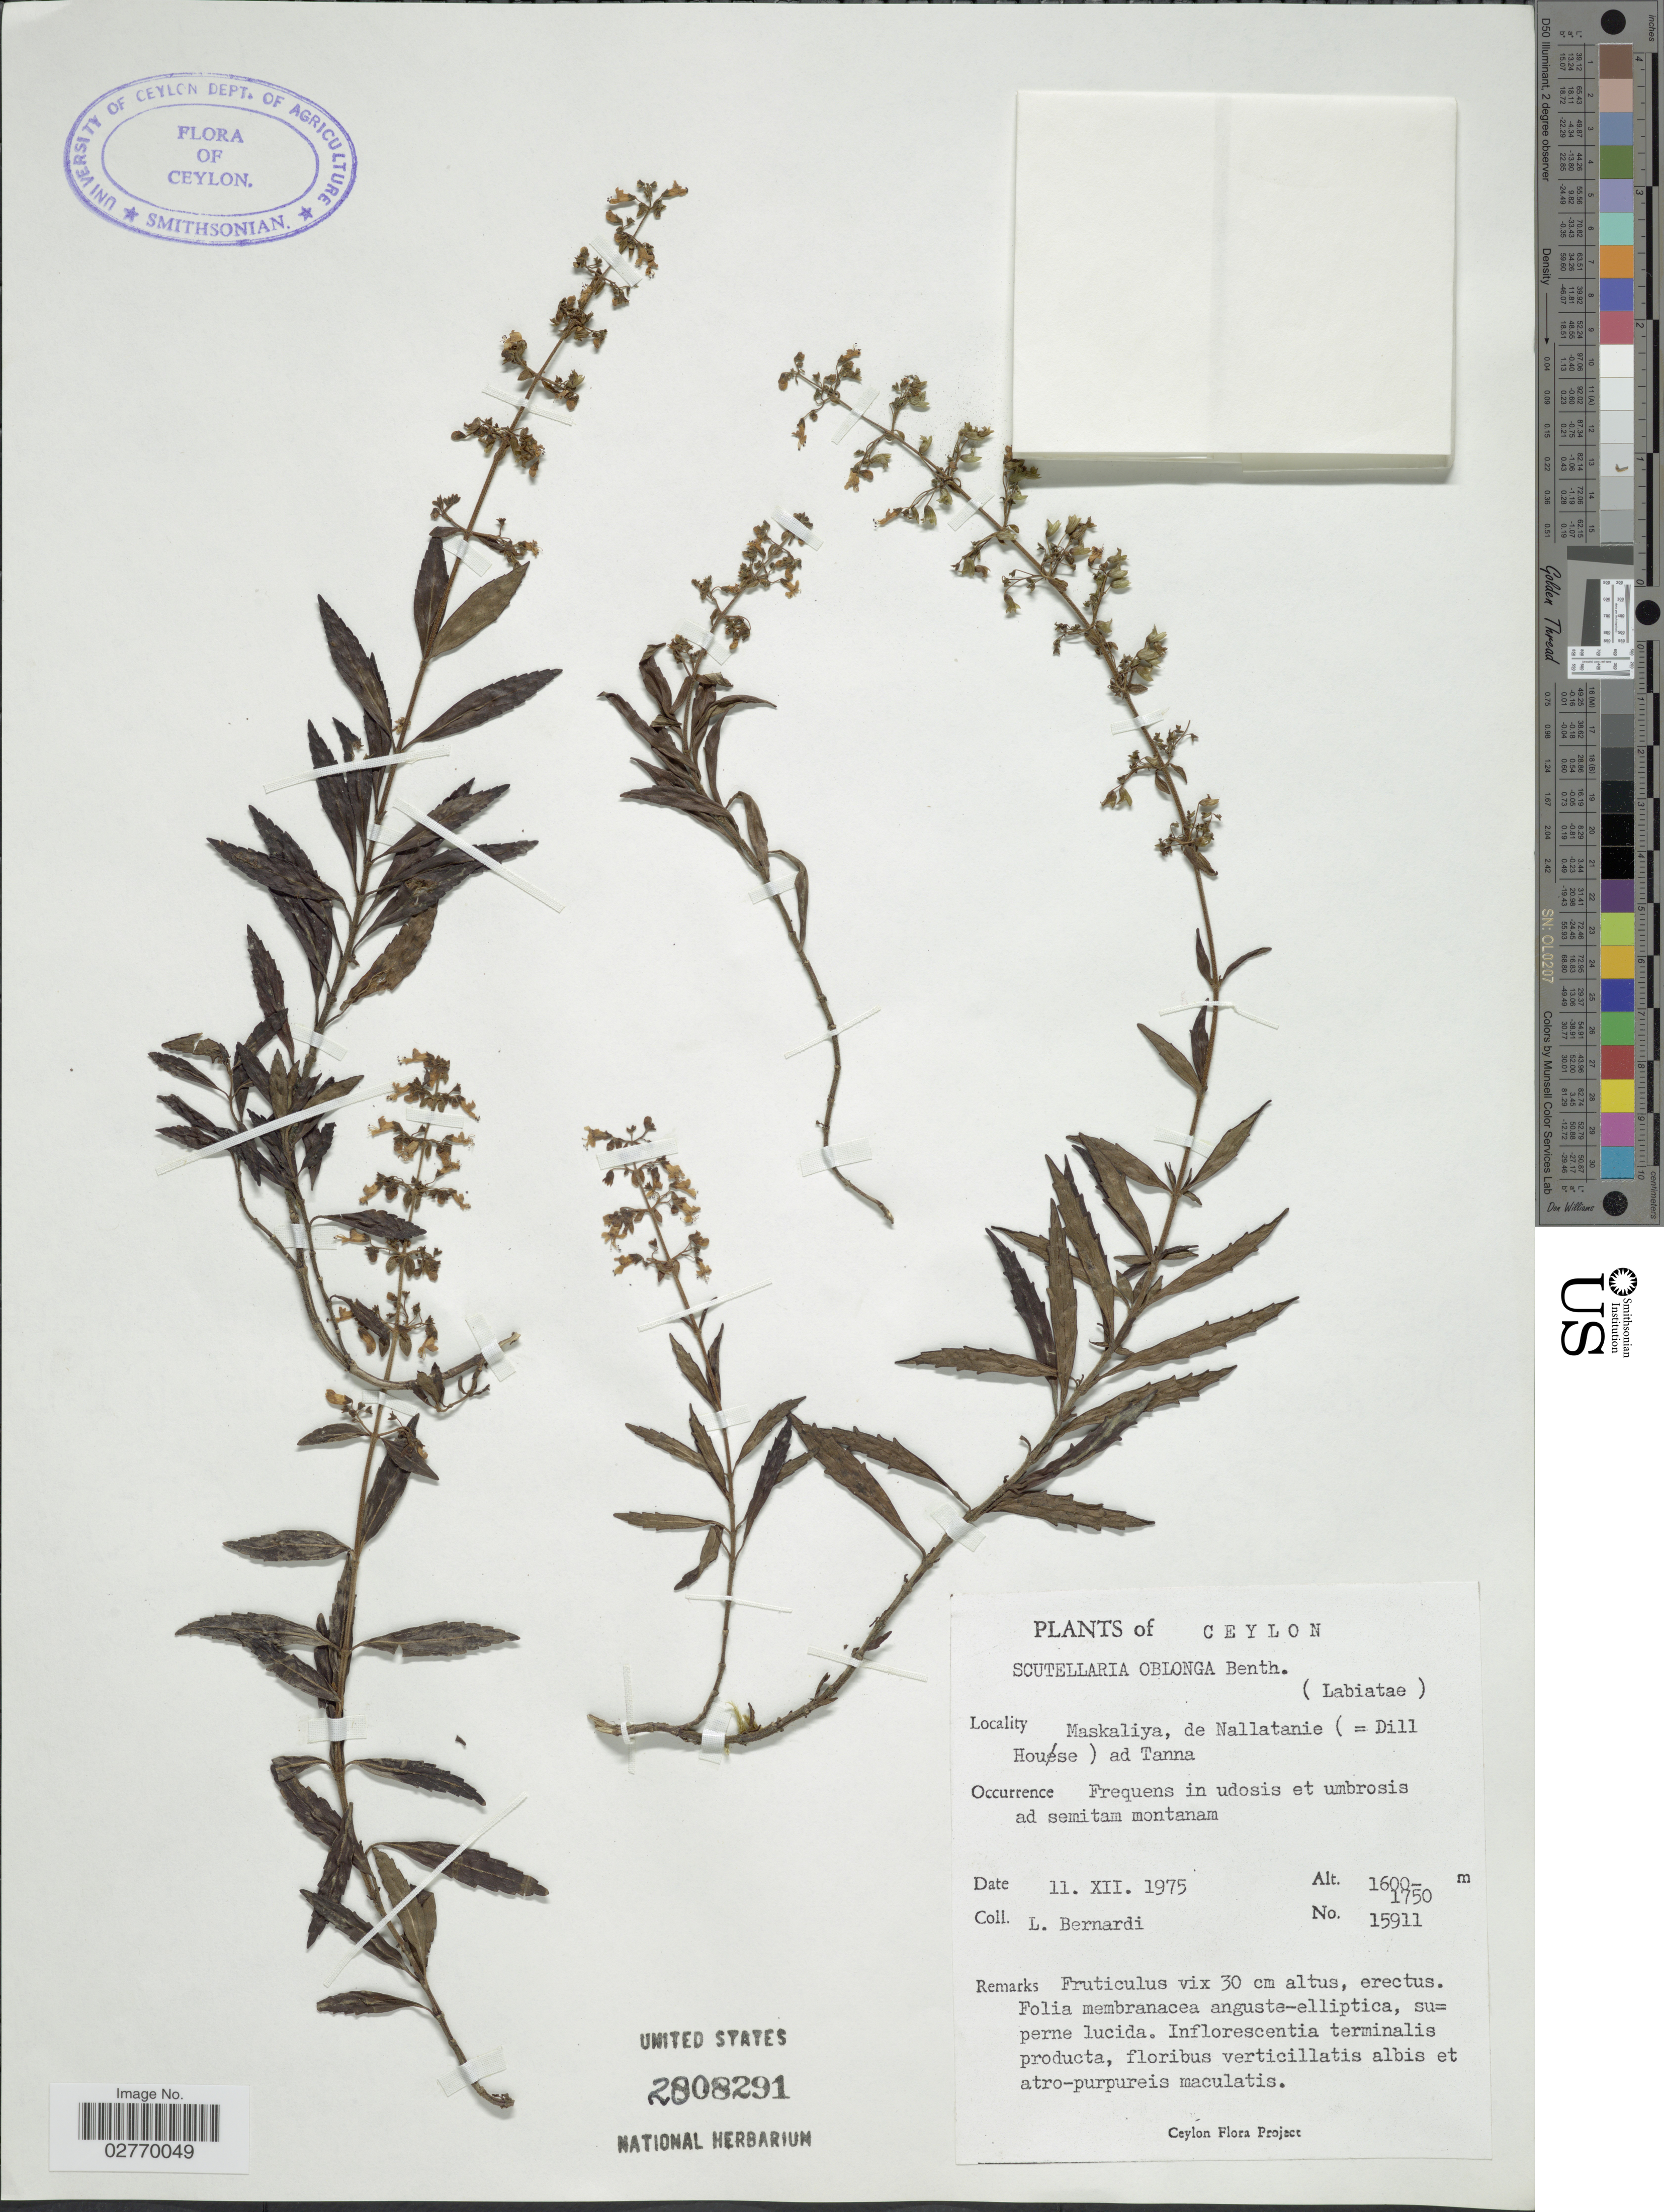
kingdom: Plantae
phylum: Tracheophyta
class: Magnoliopsida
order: Lamiales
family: Lamiaceae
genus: Scutellaria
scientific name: Scutellaria oblonga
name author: Benth.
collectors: L. Bernardi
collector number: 15911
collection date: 1975-12-11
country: Sri Lanka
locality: Ceylon. Maskaliya, de Nallatanie (= Dill House) ad Tanna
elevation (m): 1600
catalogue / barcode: US 2808291